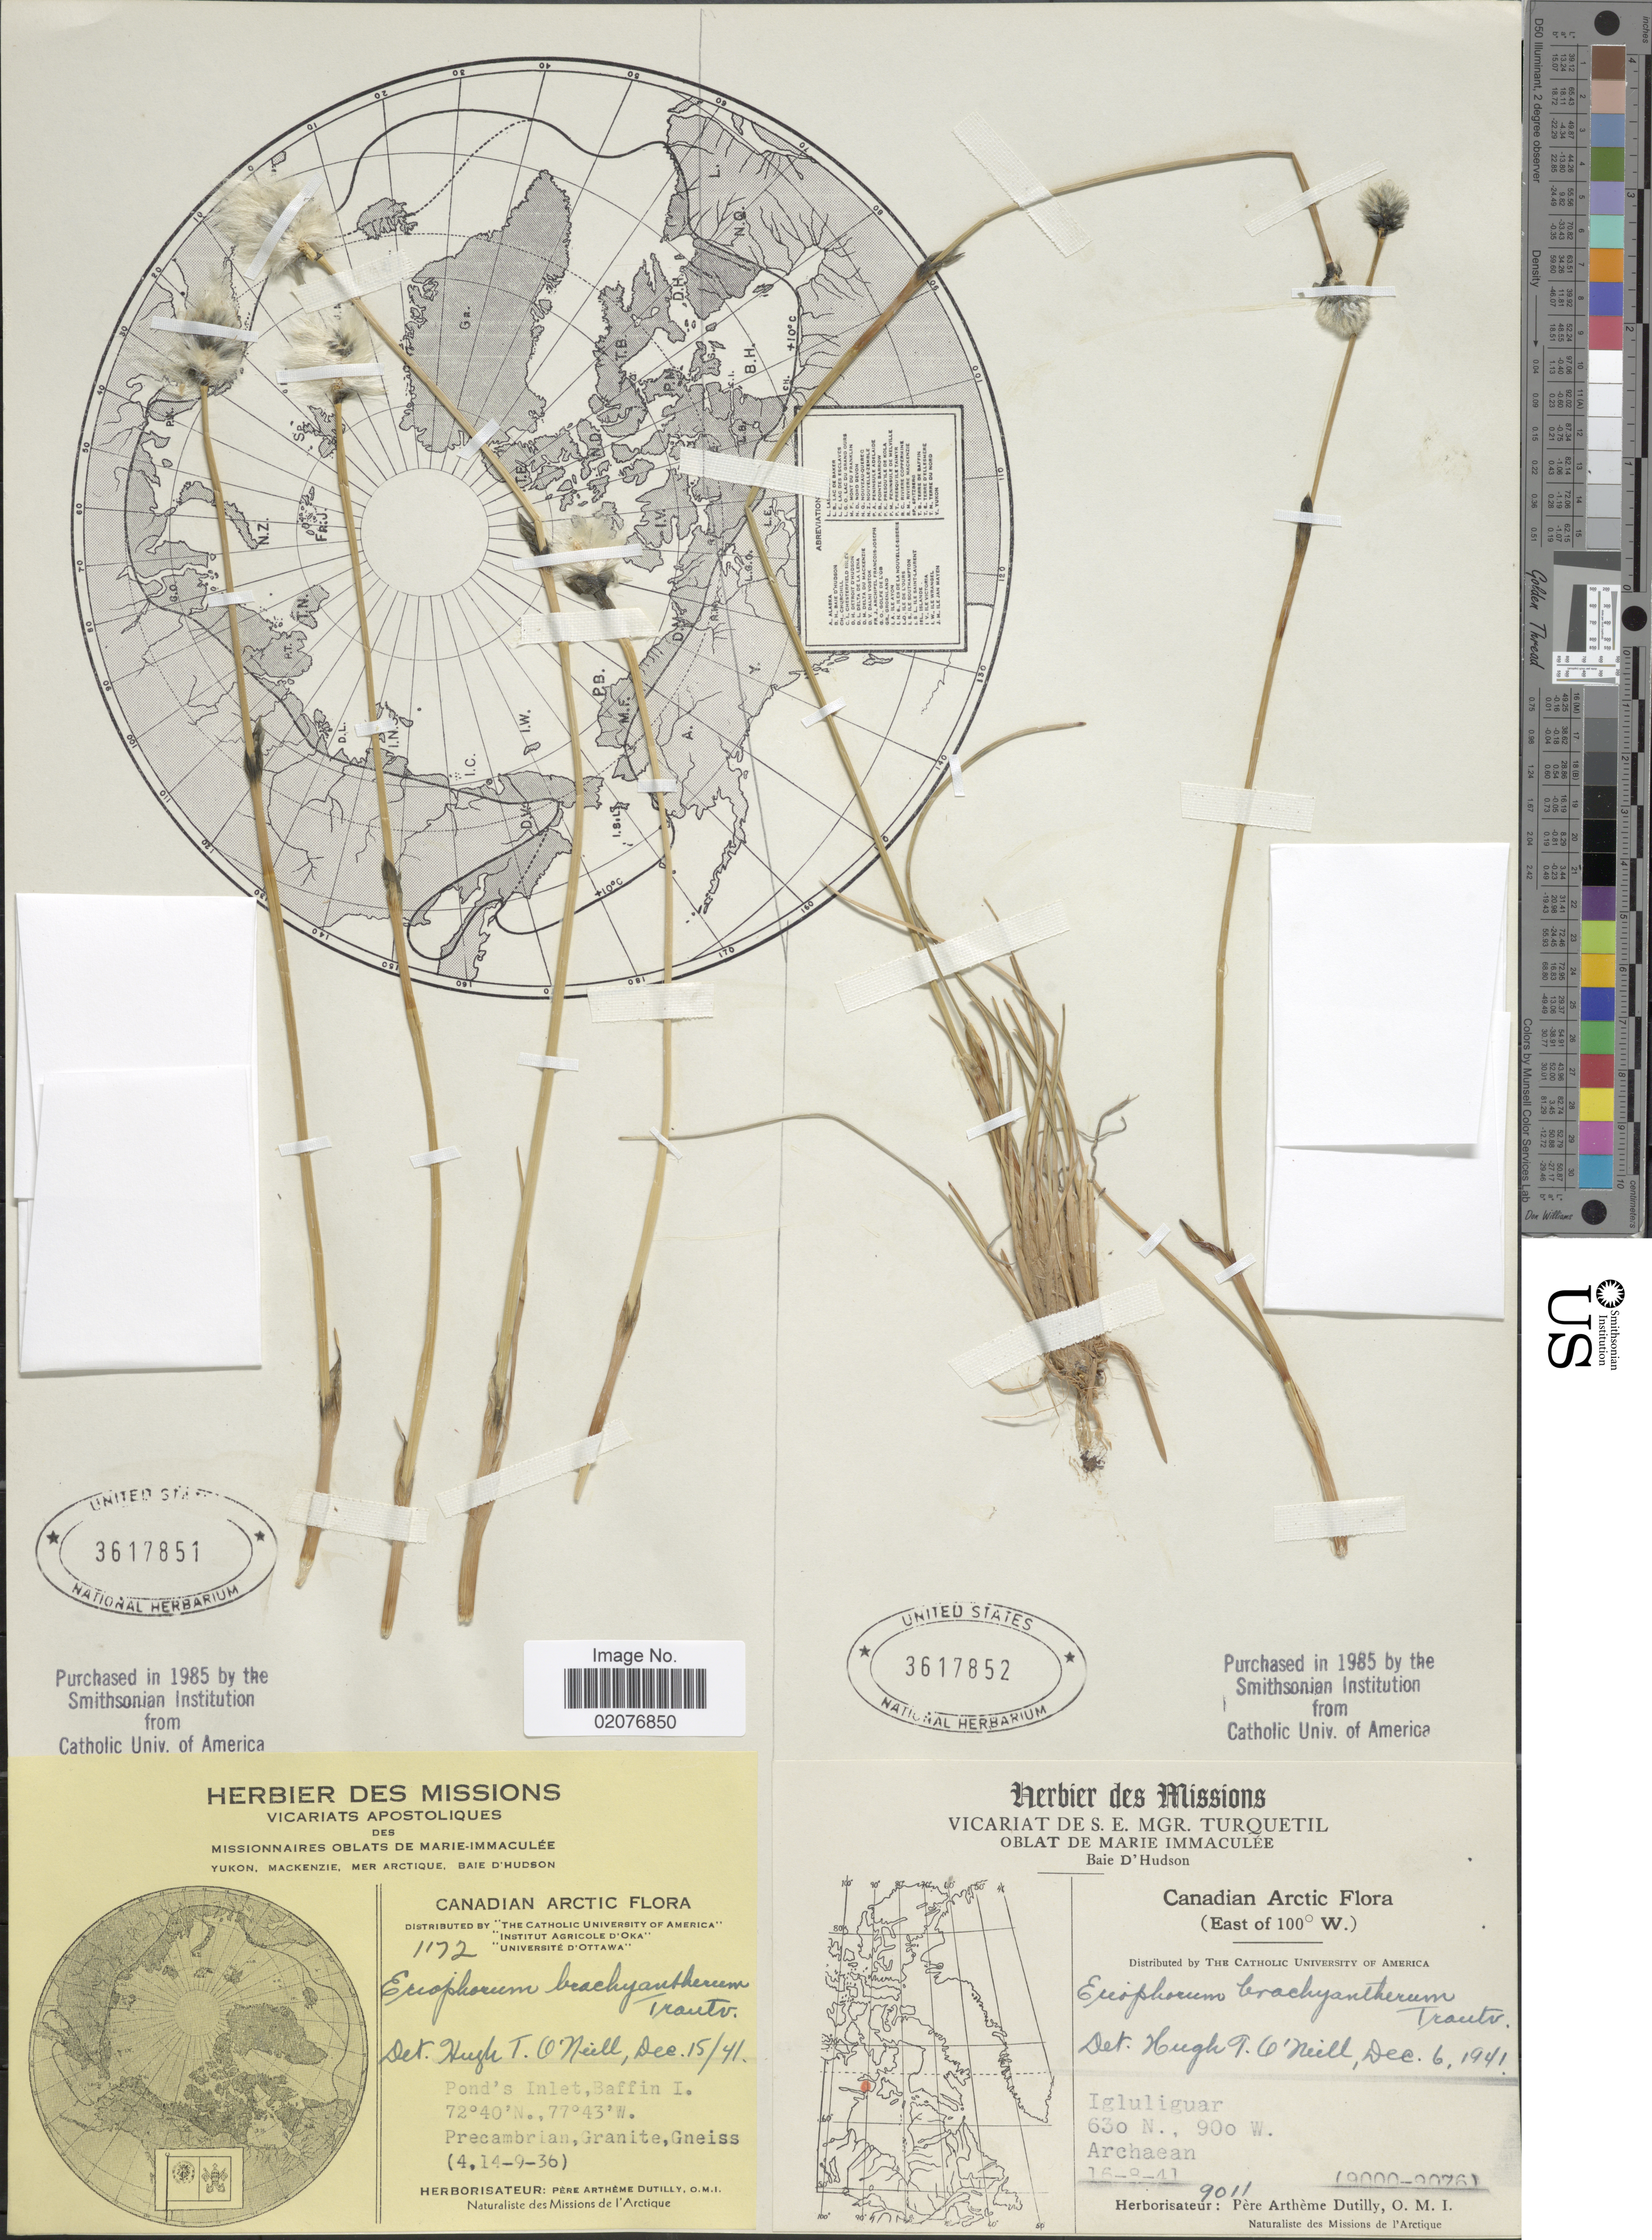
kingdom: Plantae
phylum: Tracheophyta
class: Liliopsida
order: Poales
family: Cyperaceae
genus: Eriophorum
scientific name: Eriophorum brachyantherum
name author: Trautv. & C.A. Mey.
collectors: P. Dutilly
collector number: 1172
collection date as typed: Transcribed d/m/y: 4/9/36 to 14/9/36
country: Canada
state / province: Nunavut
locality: Canadian Arctic, Pond's Inlet, Baffin I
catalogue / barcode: US 3617851